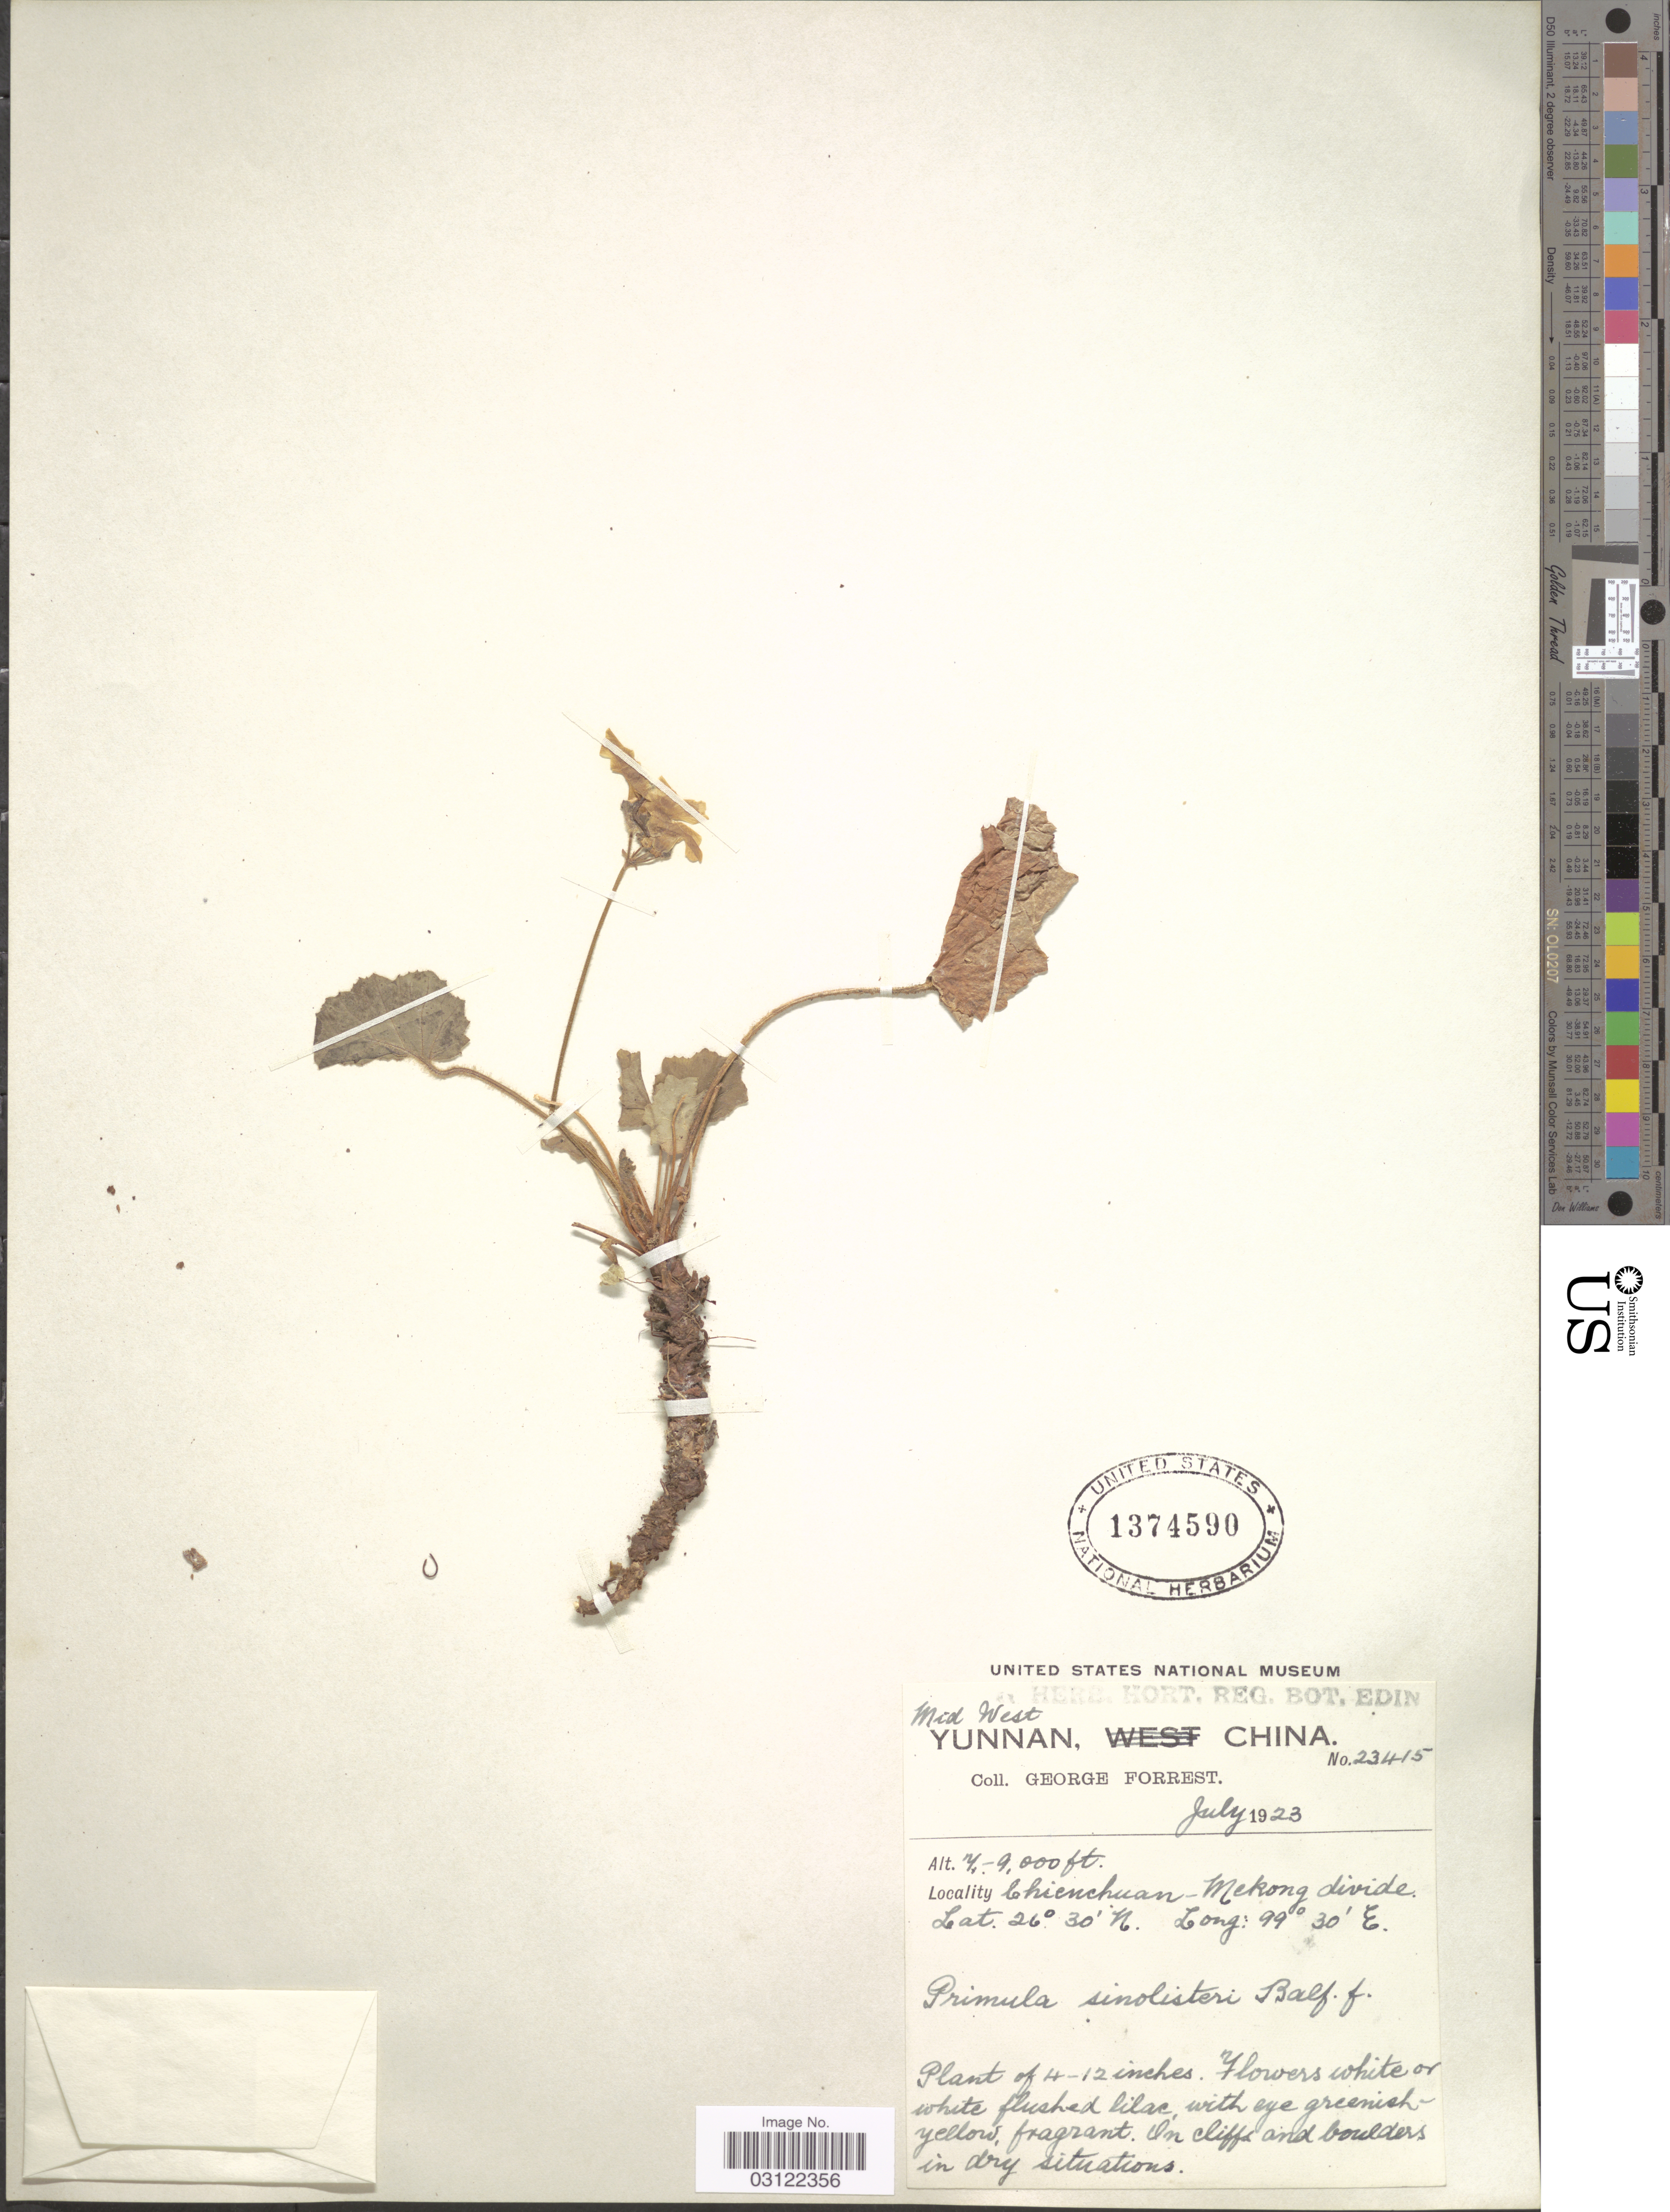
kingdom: Plantae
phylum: Tracheophyta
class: Magnoliopsida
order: Ericales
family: Primulaceae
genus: Primula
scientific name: Primula sinolisteri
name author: Balf. f.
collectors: G. Forrest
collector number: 223415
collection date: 1923-07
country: China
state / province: Yunnan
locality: Mid West Yunnan. Chienchuan-Mekong divide.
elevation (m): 2134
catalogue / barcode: US 1374590